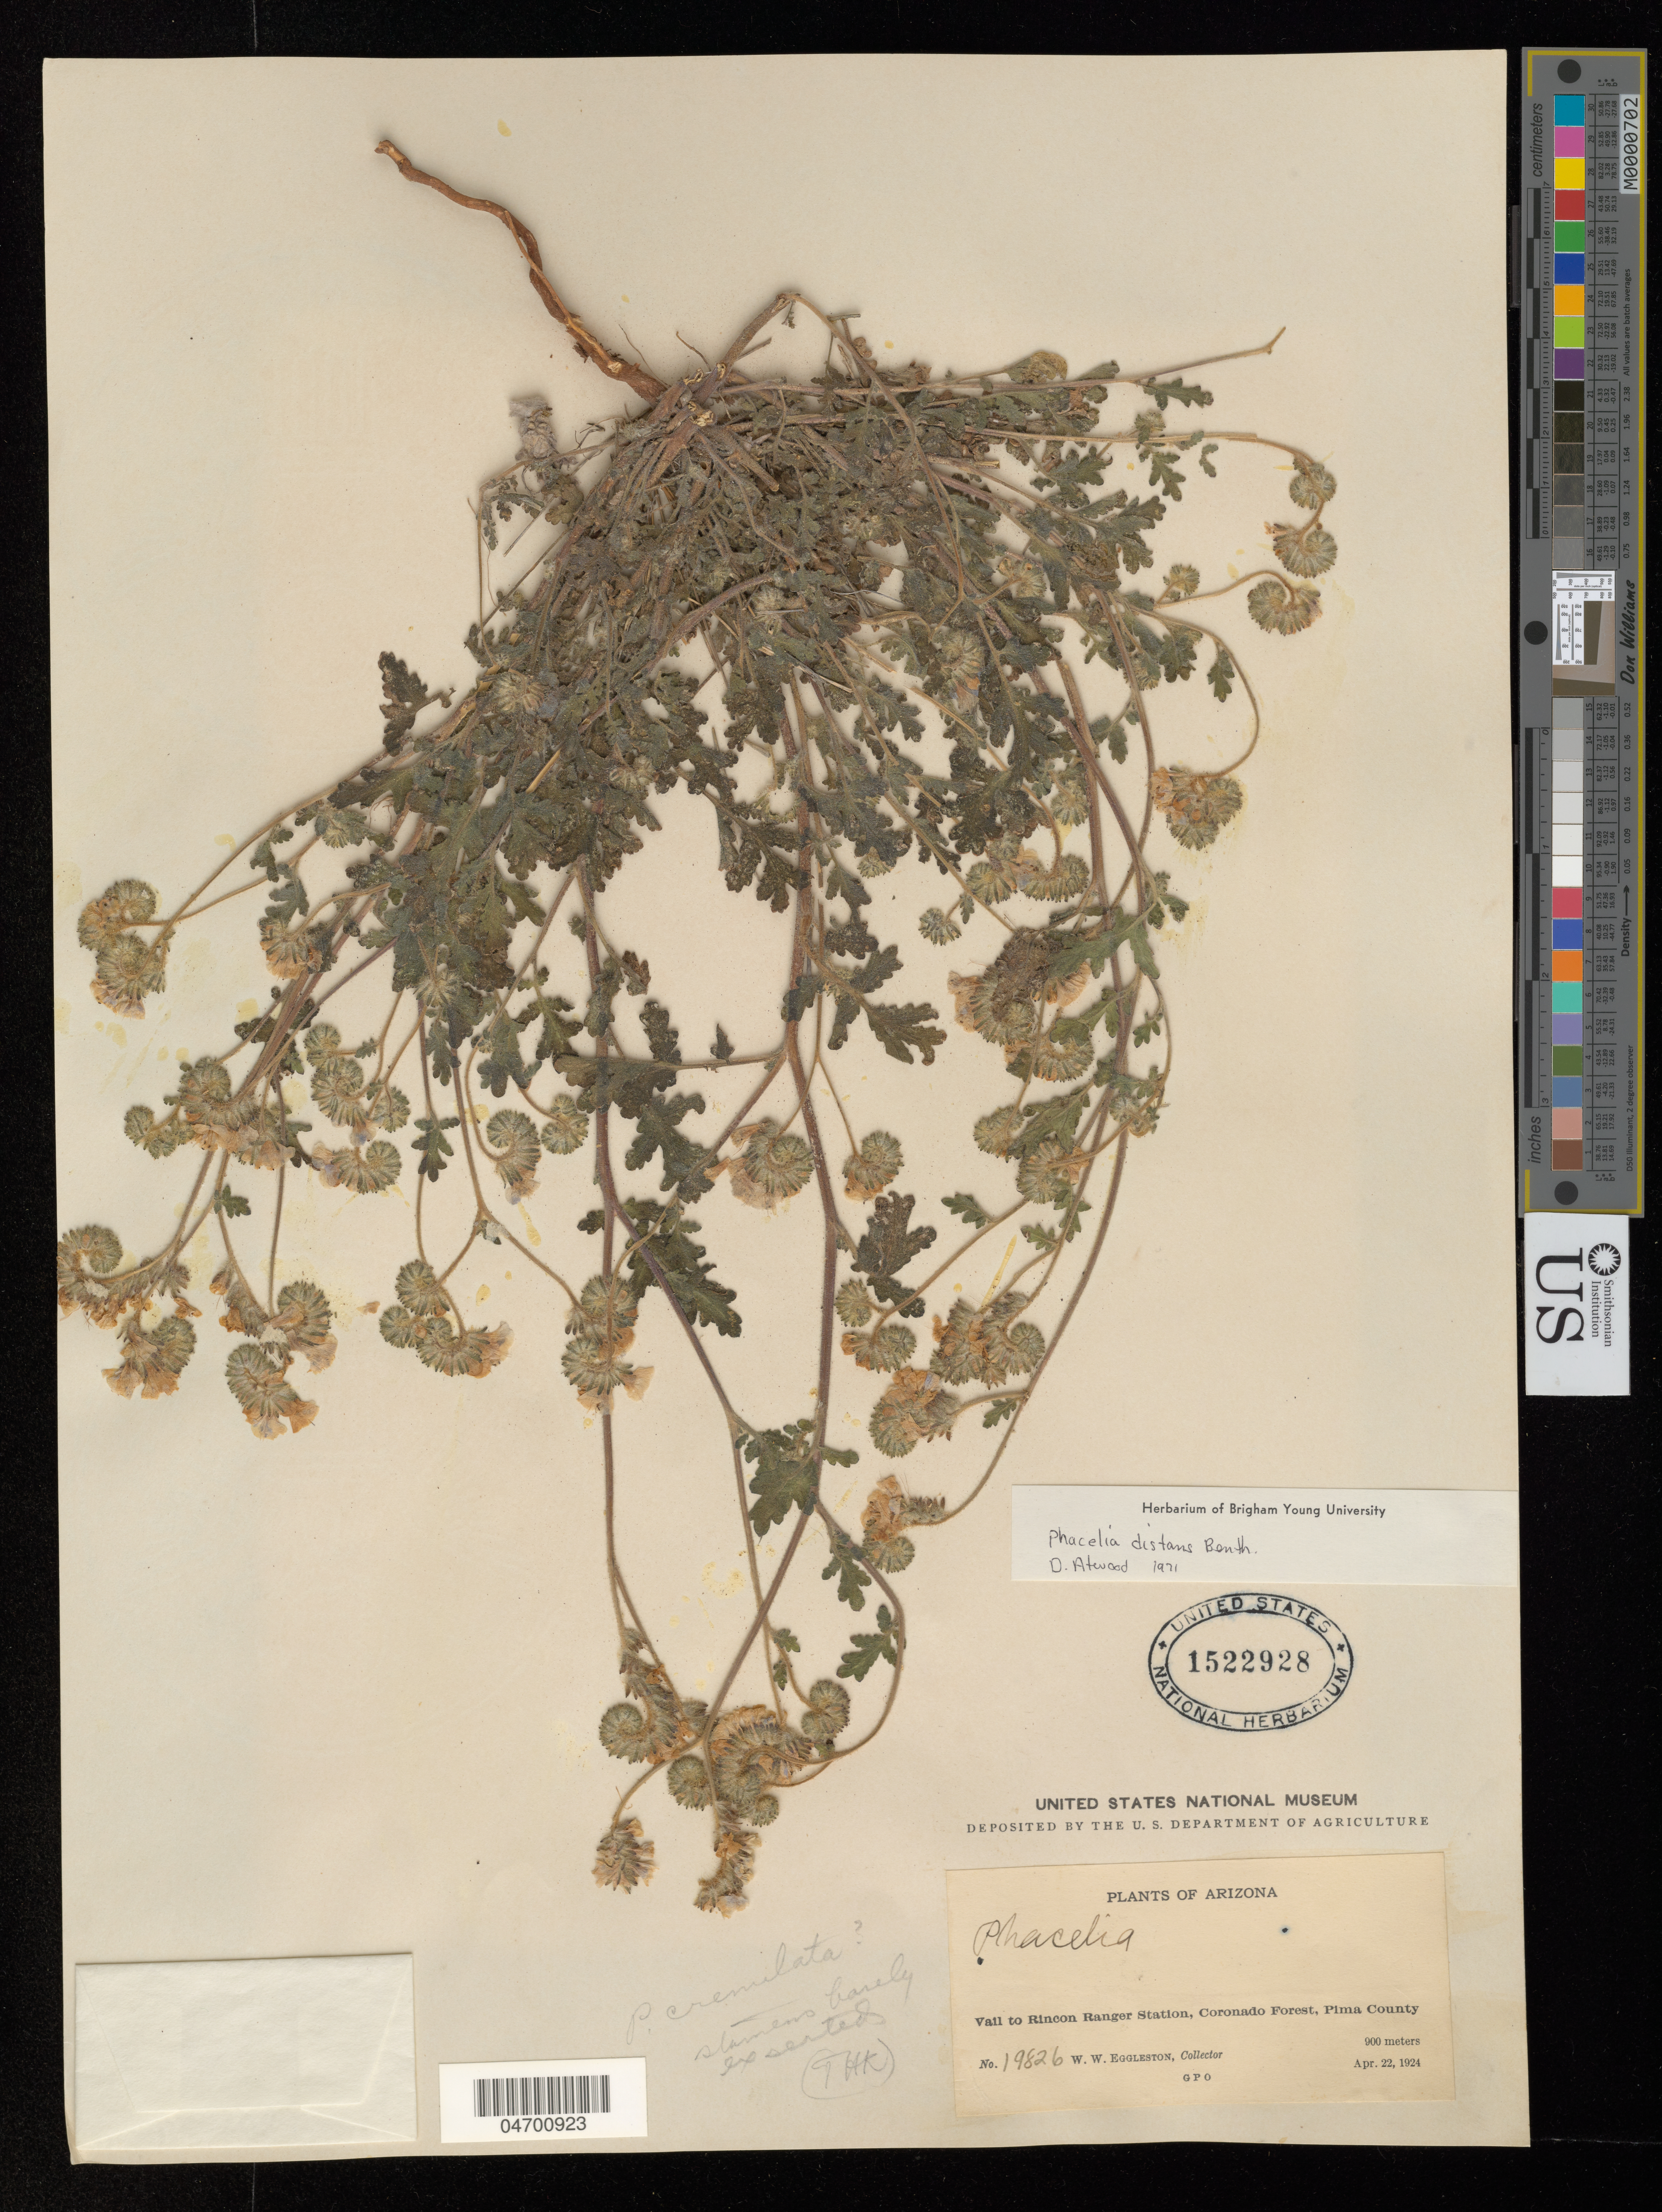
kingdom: Plantae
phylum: Tracheophyta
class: Magnoliopsida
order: Boraginales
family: Hydrophyllaceae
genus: Phacelia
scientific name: Phacelia distans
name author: Benth.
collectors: W. W. Eggleston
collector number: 19826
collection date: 1924-04-22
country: United States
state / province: Arizona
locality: Vail to Rincon Ranger Station, Coronado Forest, Pima County.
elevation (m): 900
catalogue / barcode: US 1522928